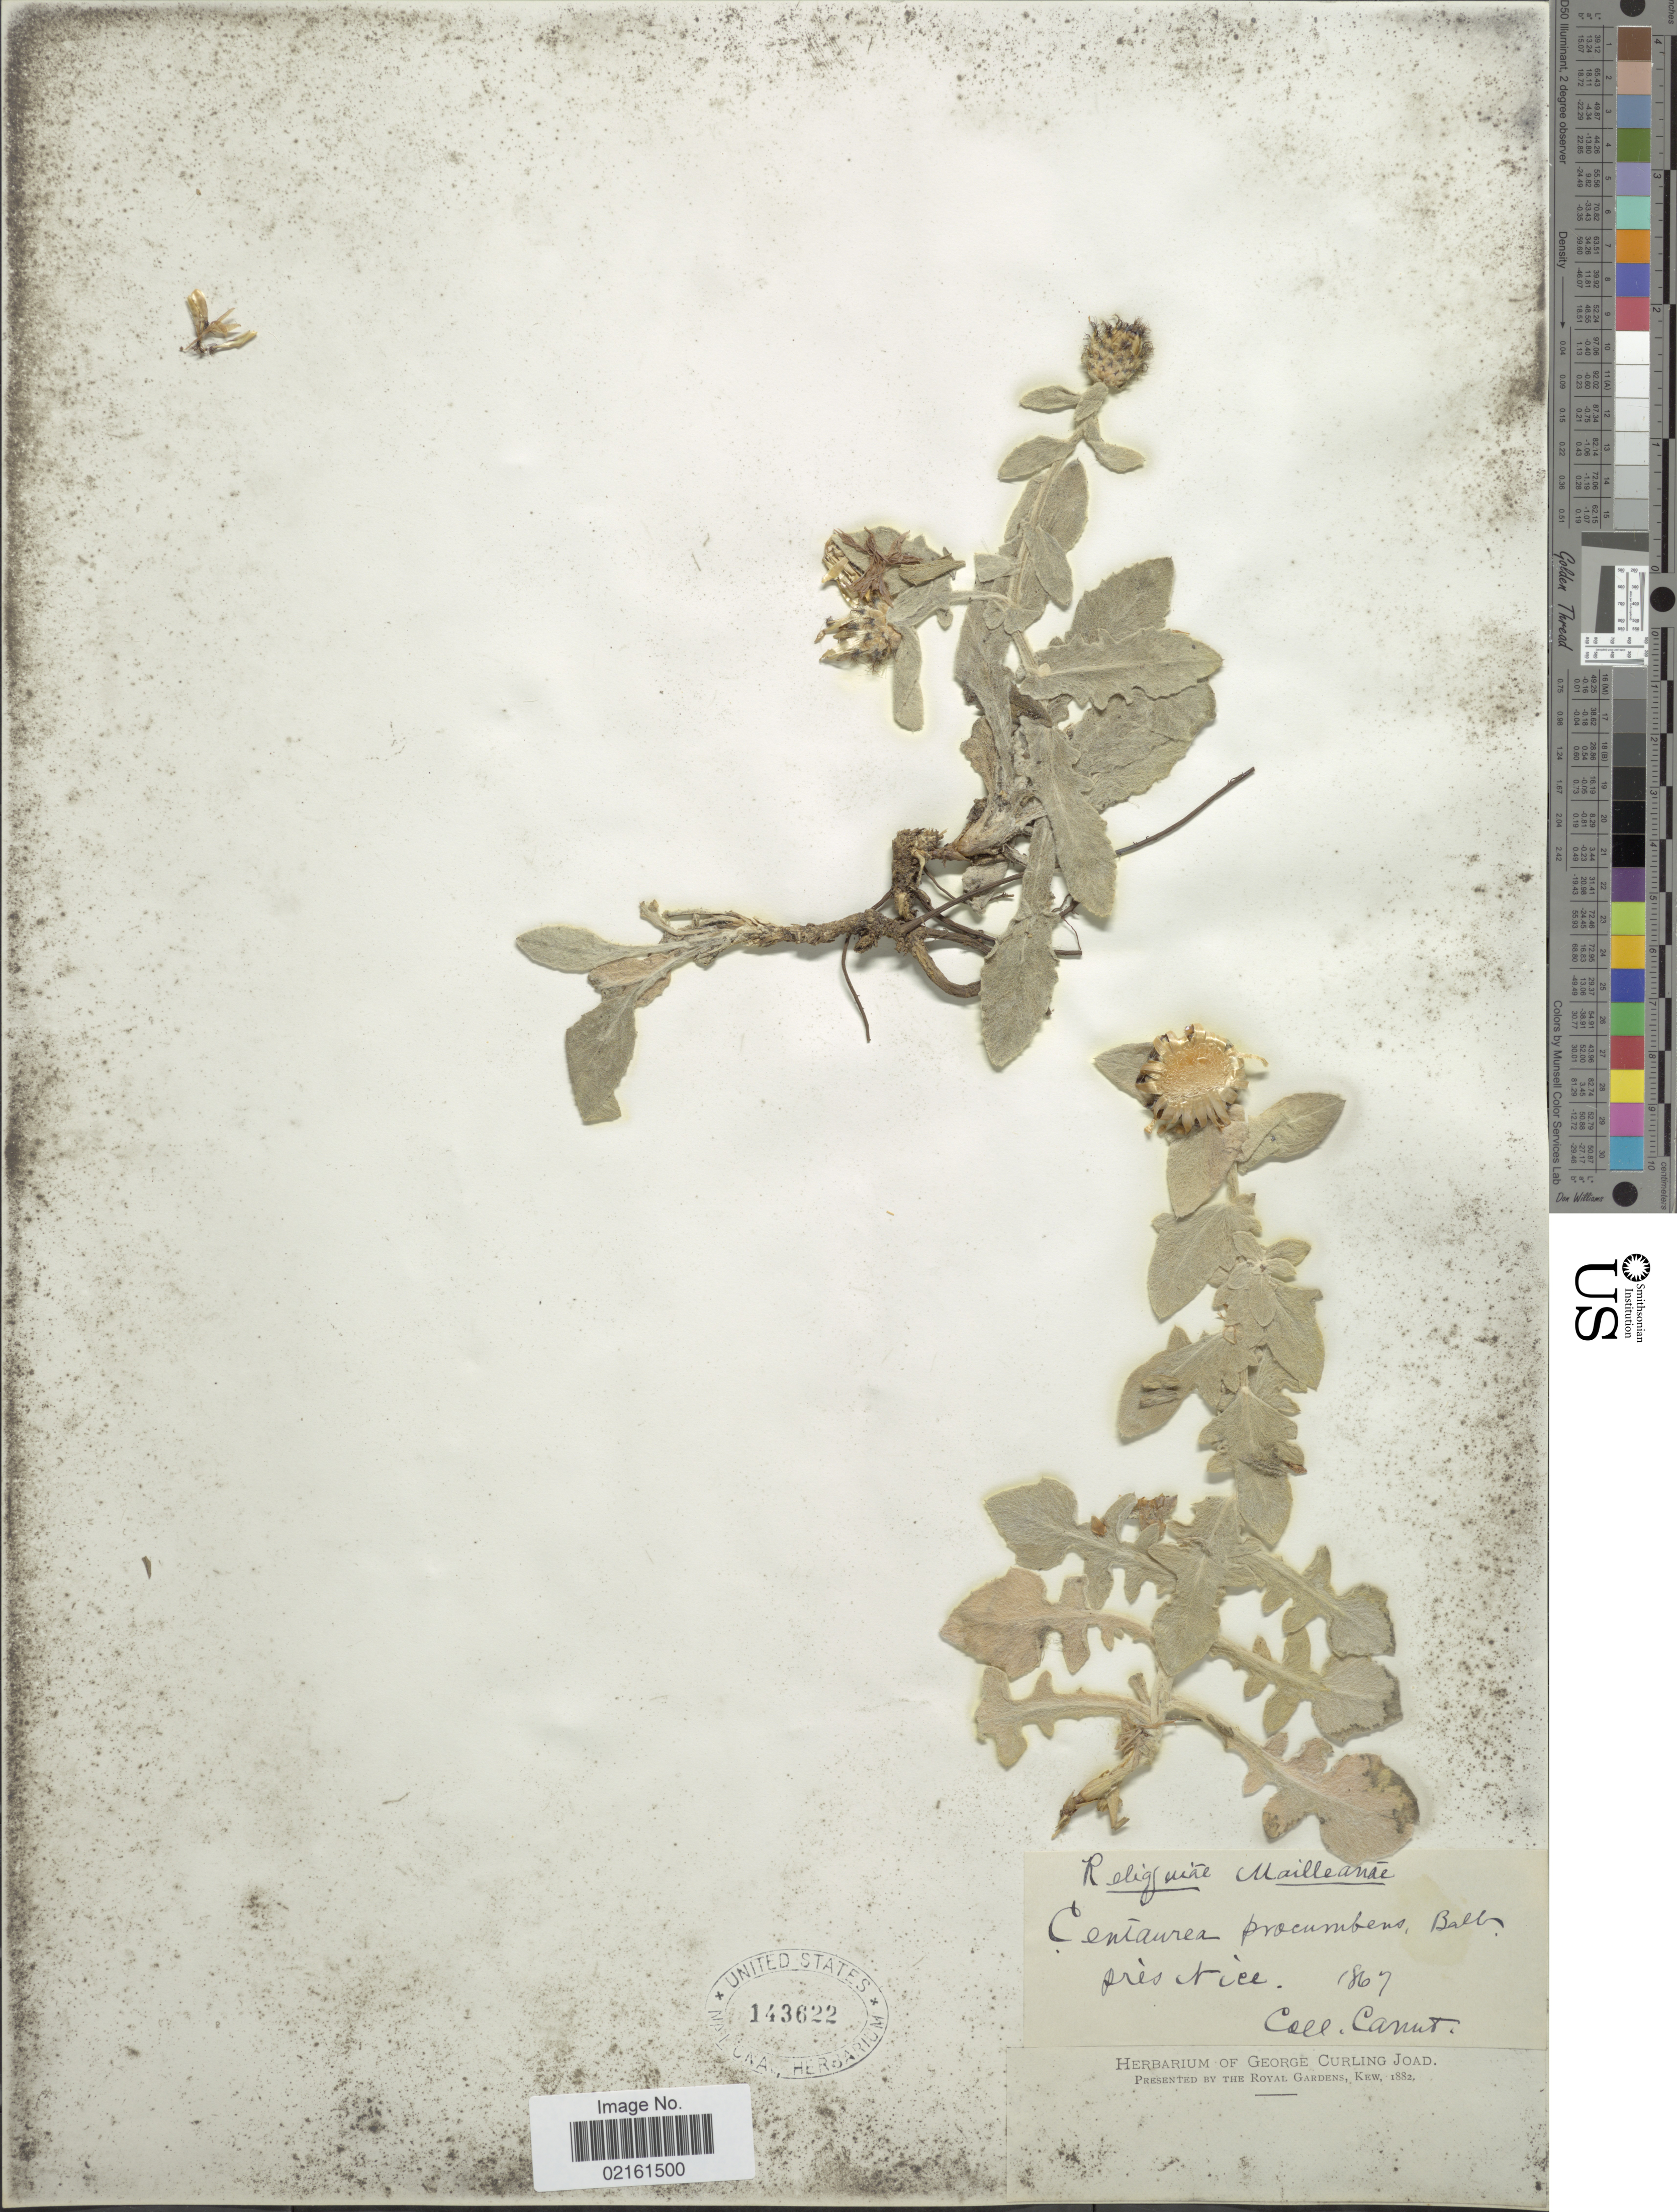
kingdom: Plantae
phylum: Tracheophyta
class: Magnoliopsida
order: Asterales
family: Asteraceae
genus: Centaurea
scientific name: Centaurea jordaniana subsp. balbisiana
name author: (Soldano) Kerguélen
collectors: T. Canut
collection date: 1867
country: France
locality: Pres Nice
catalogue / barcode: US 143622